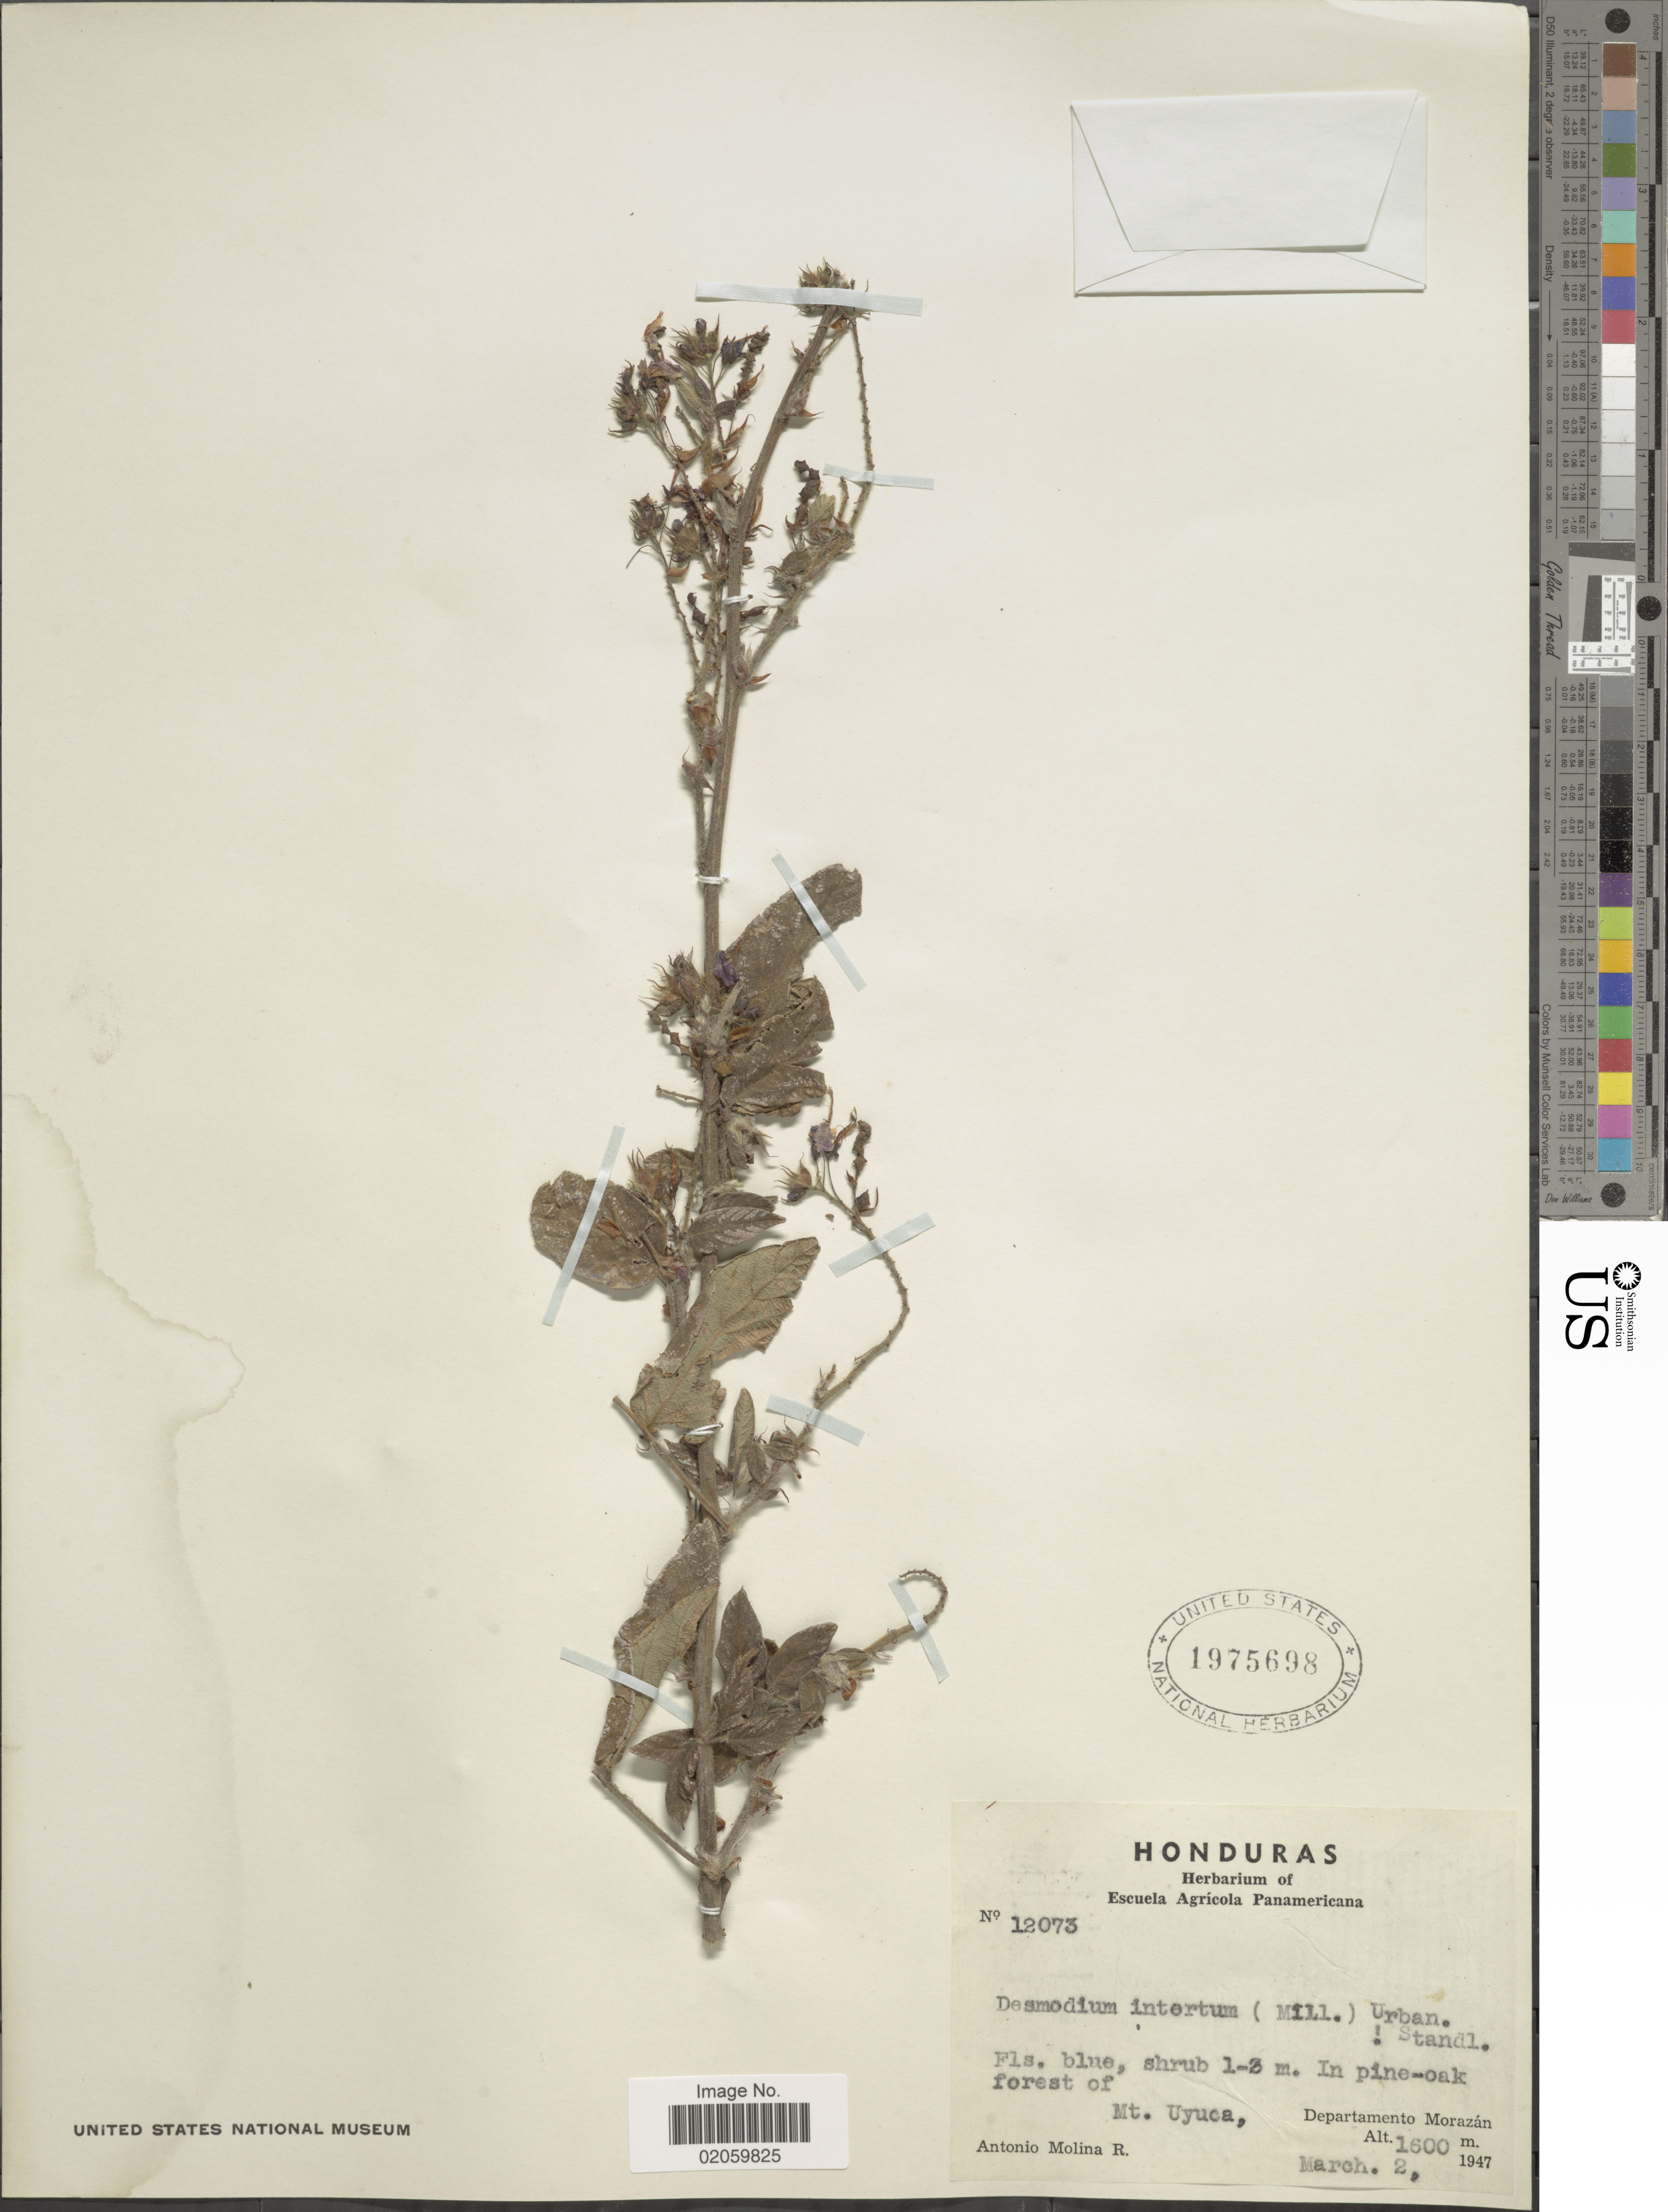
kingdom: Plantae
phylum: Tracheophyta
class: Magnoliopsida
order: Fabales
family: Fabaceae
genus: Desmodium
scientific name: Desmodium maxonii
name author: (Standl.) Standl.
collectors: A. Molina R.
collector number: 12073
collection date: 1947-03-02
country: Honduras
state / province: Fco. Morazán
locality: Mt. Uyuca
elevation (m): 1600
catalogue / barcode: US 1975698